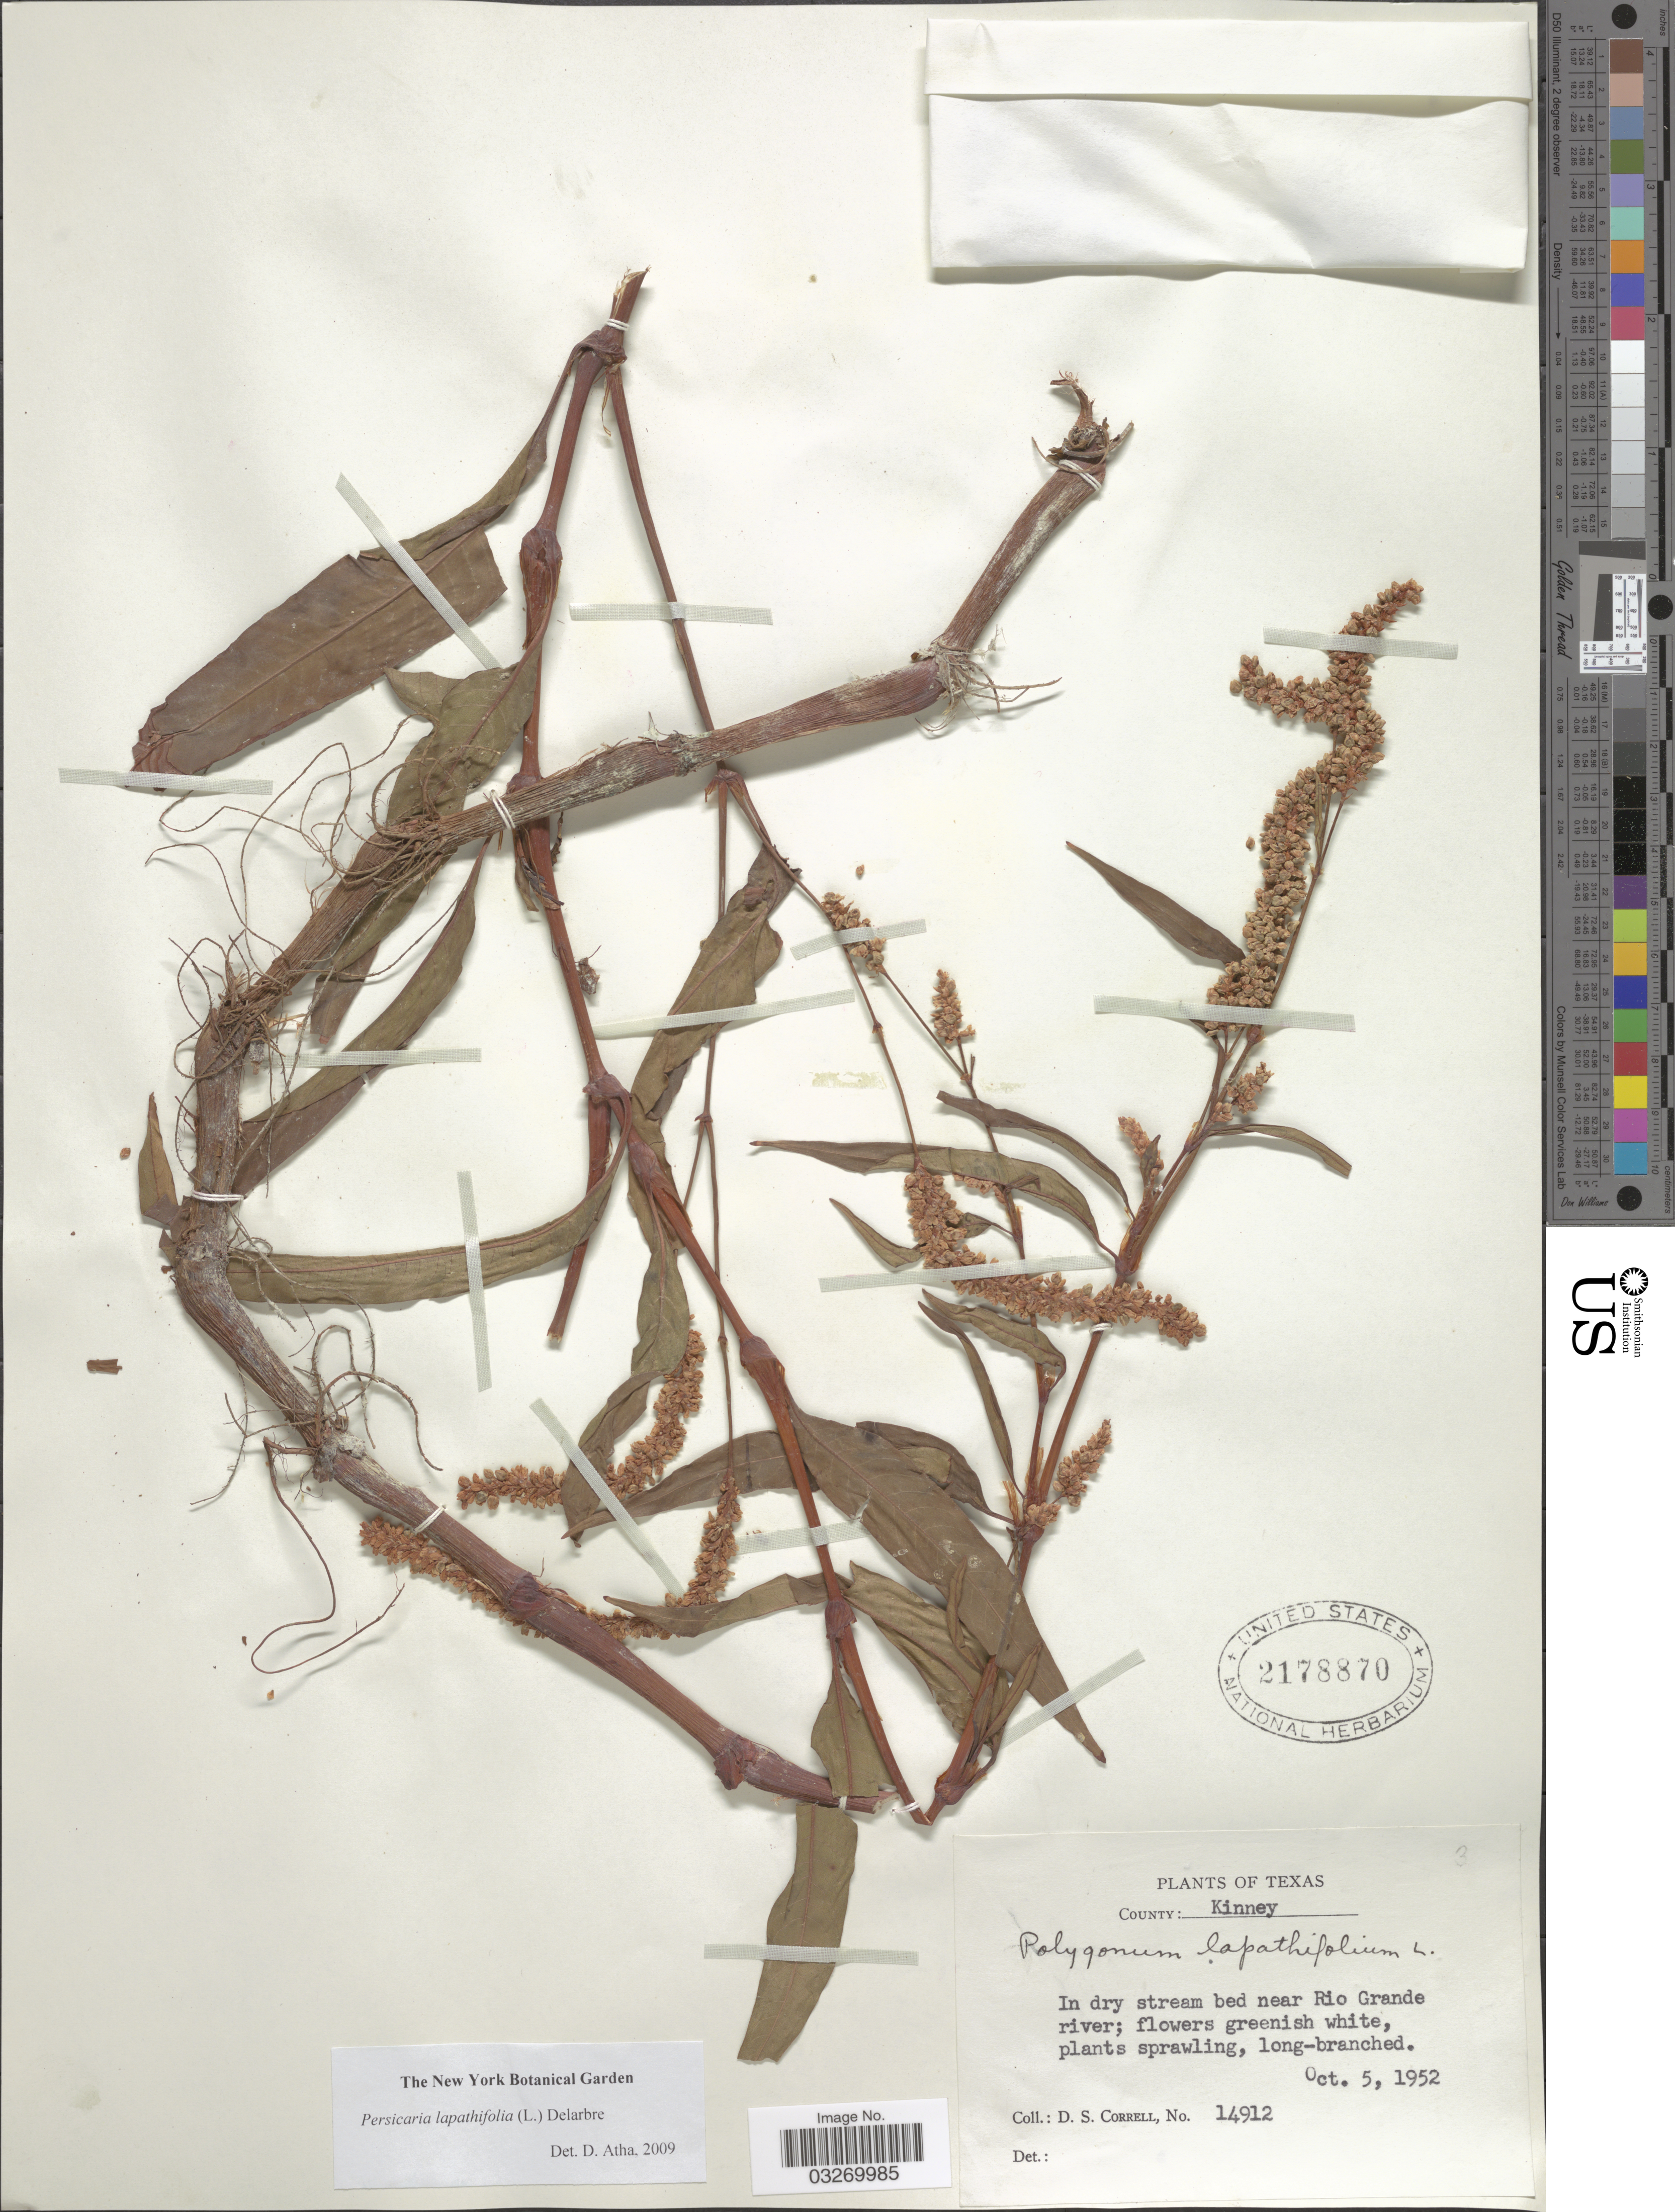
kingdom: Plantae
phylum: Tracheophyta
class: Magnoliopsida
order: Caryophyllales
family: Polygonaceae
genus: Persicaria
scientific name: Persicaria lapathifolia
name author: (L.) Delarbre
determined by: Atha, D. E.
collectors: D. S. Correll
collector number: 14912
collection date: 1952-10-05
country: United States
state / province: Texas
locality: County: Kinney. In dry stream bed near Rio Grande river.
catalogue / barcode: US 2178870